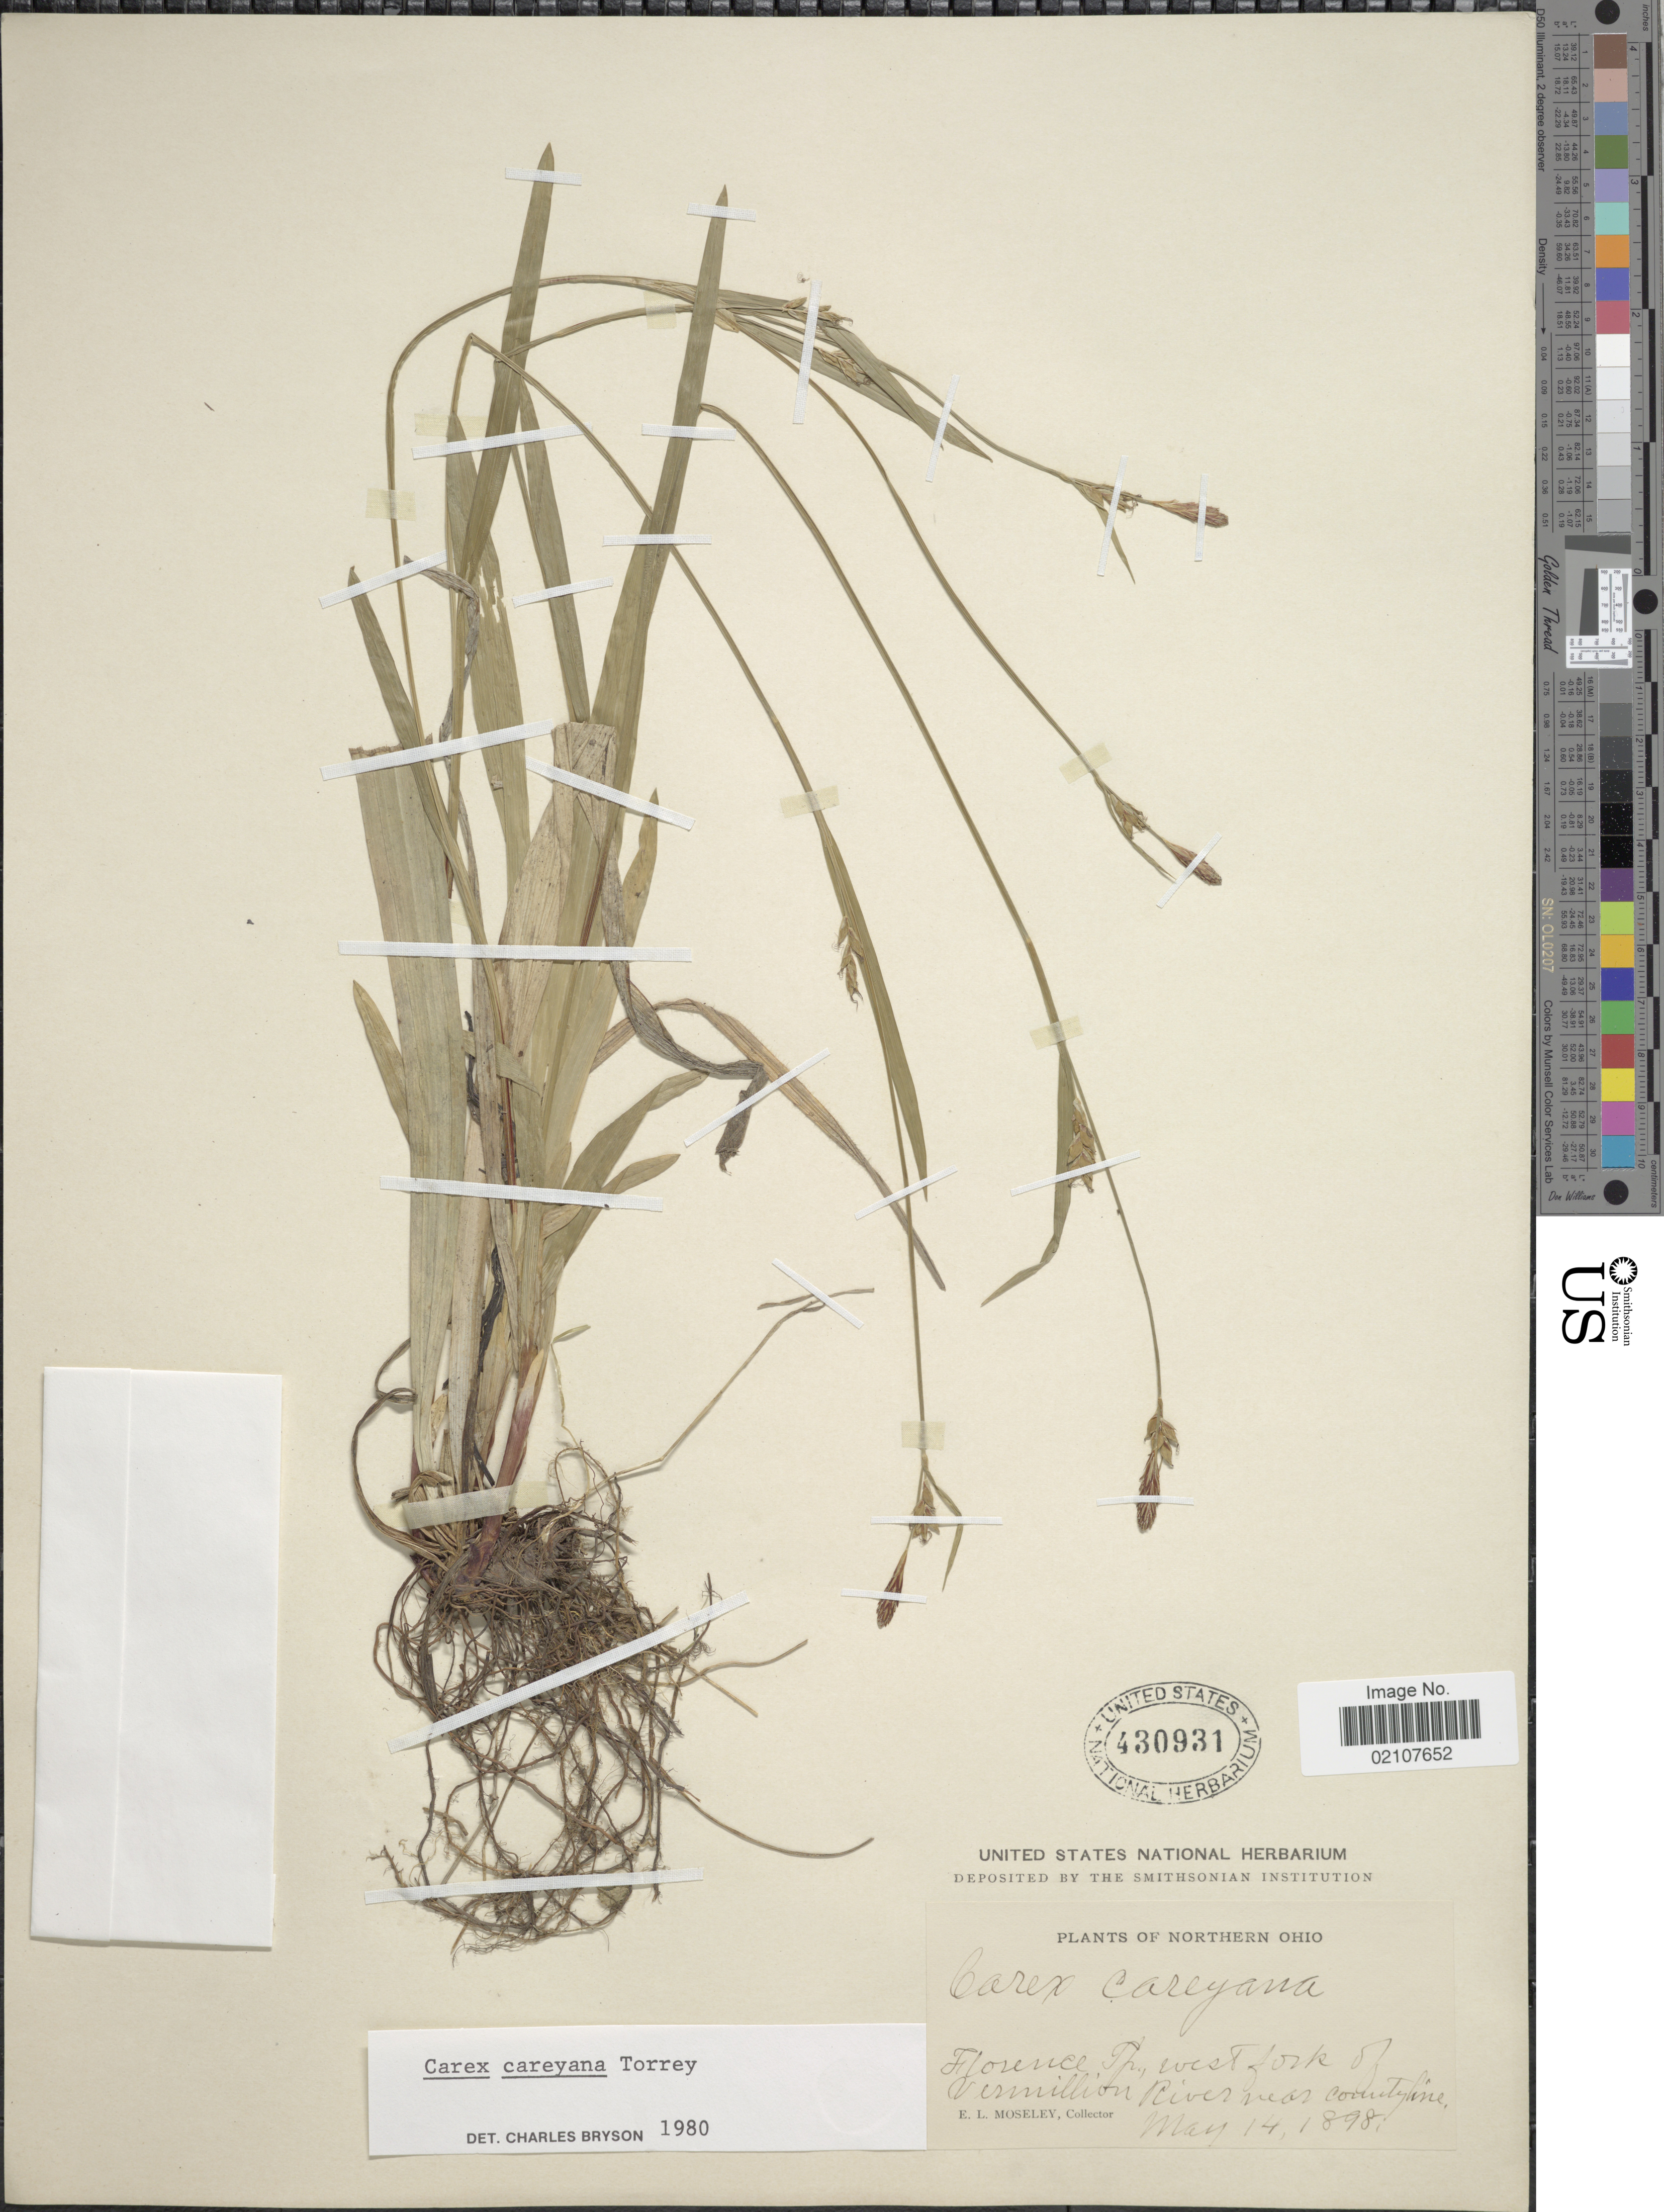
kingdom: Plantae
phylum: Tracheophyta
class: Liliopsida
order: Poales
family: Cyperaceae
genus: Carex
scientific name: Carex careyana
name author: Torr. ex Dewey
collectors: E. Moseley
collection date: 1898-05-14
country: United States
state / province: Ohio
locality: Northern Ohio. West fork of Vermillio Rivers near Countyline.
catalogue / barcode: US 430931